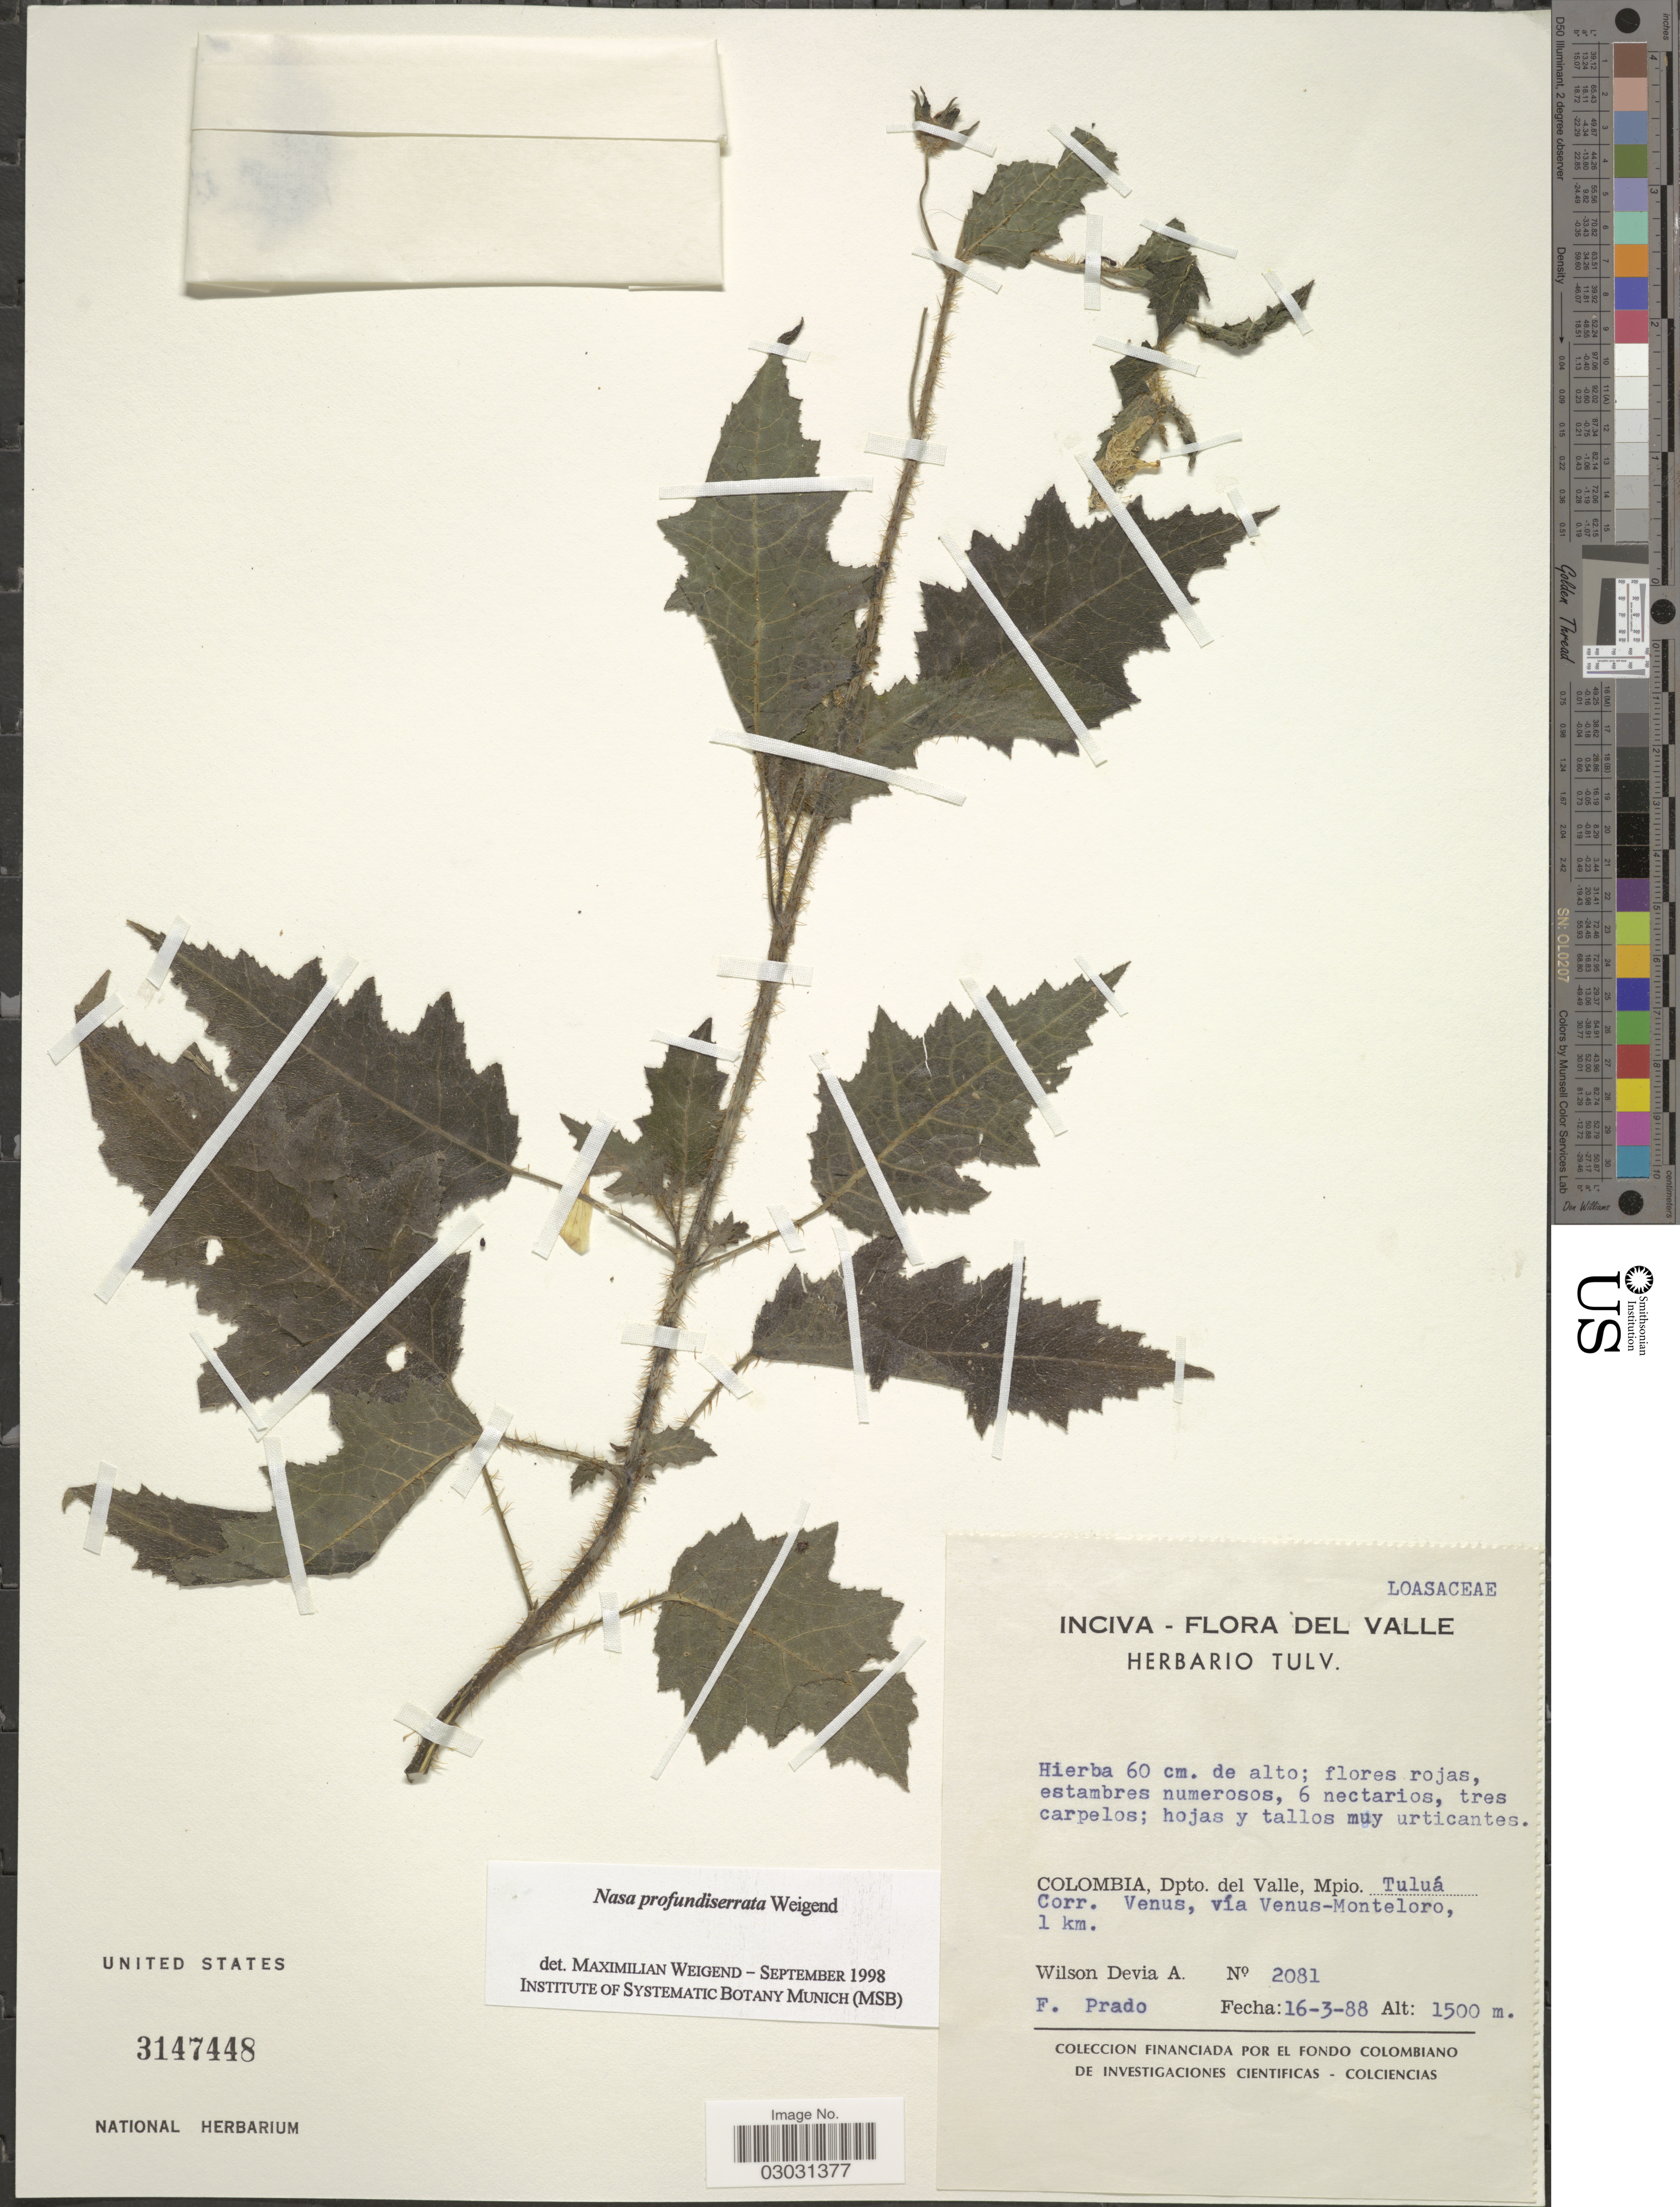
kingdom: Plantae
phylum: Tracheophyta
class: Magnoliopsida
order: Cornales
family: Loasaceae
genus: Nasa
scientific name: Nasa profundiserrata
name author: Weigend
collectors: W. Devia A. & F. Prado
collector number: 2081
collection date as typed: Transcribed d/m/y: 16/3/88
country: Colombia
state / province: Valle del Cauca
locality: Dpto. del Valle, Mpio. Tuluá. Corr. Venus, vía Venus-Monteloro, 1 km.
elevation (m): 1500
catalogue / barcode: US 3147448